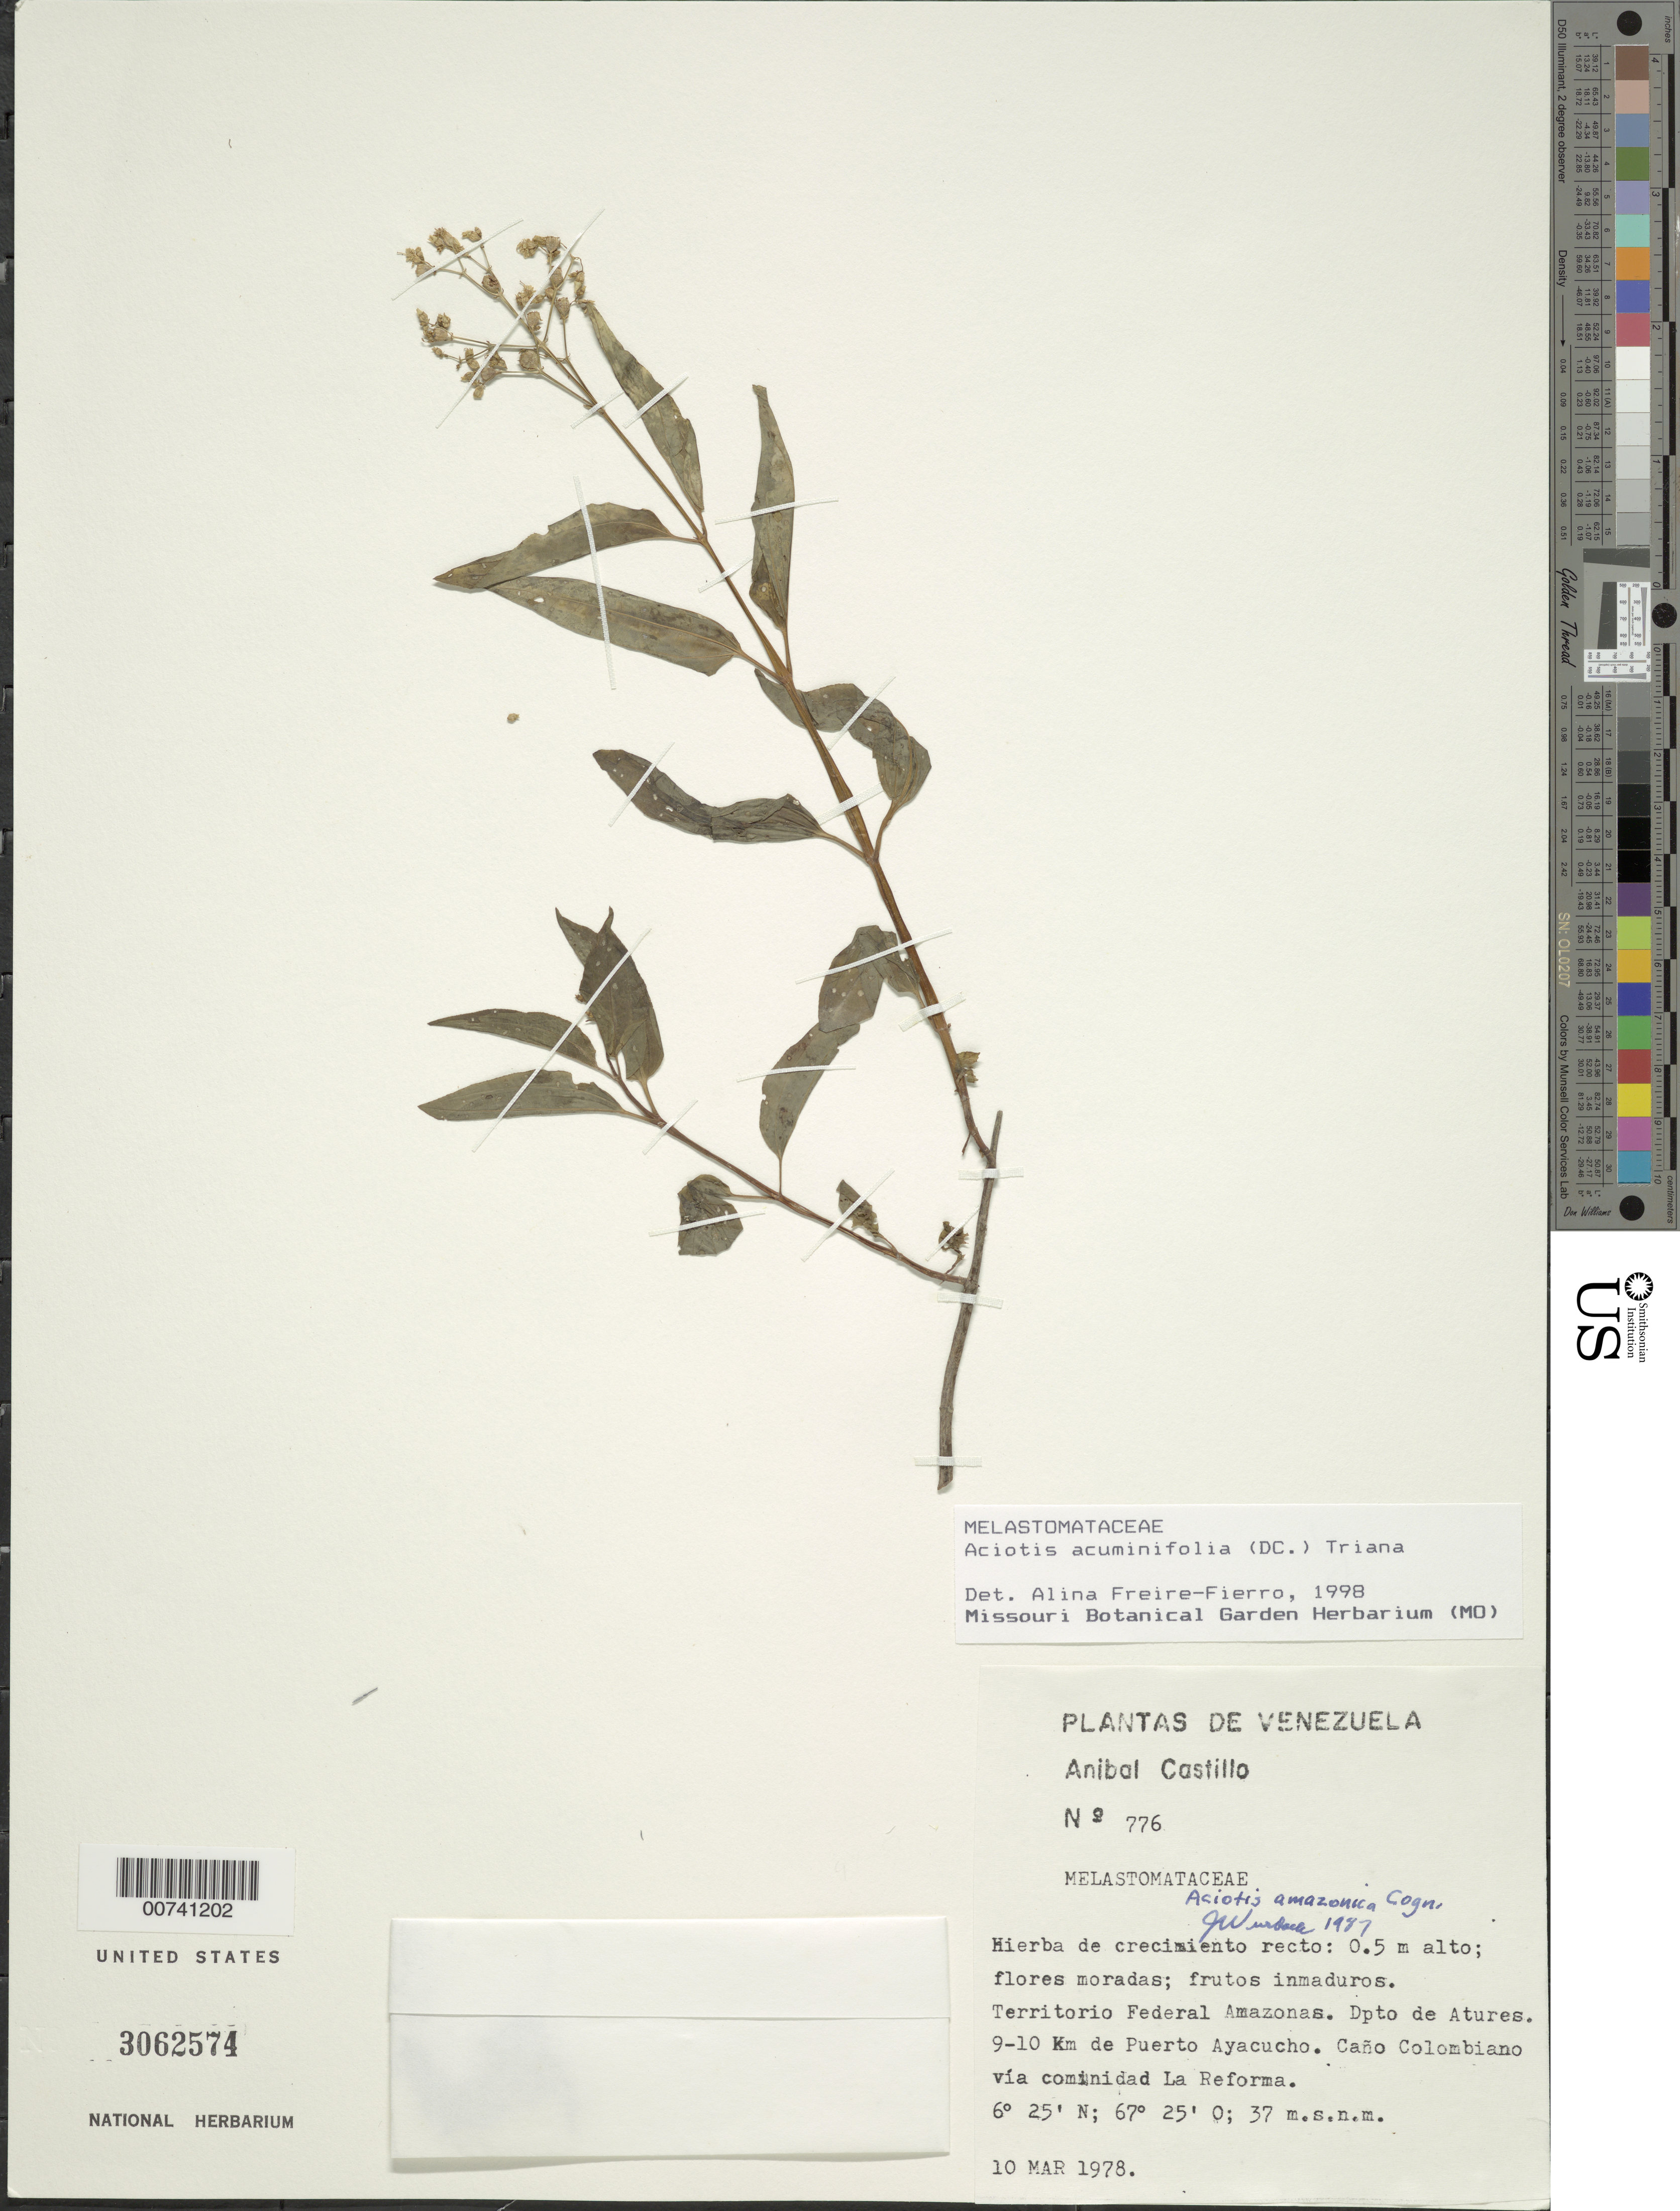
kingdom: Plantae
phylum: Tracheophyta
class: Magnoliopsida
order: Myrtales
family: Melastomataceae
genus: Aciotis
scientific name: Aciotis acuminifolia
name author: (Mart. ex DC.) Triana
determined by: Freire-Fierro, A.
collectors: A. Castillo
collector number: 776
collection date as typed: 10-Mar-78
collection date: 1978-03-10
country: Venezuela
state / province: Amazonas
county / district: Atures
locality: Puerto Ayacucho, 9-10 km from; Caño Colombiano via La Reforma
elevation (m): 37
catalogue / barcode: US 3062574